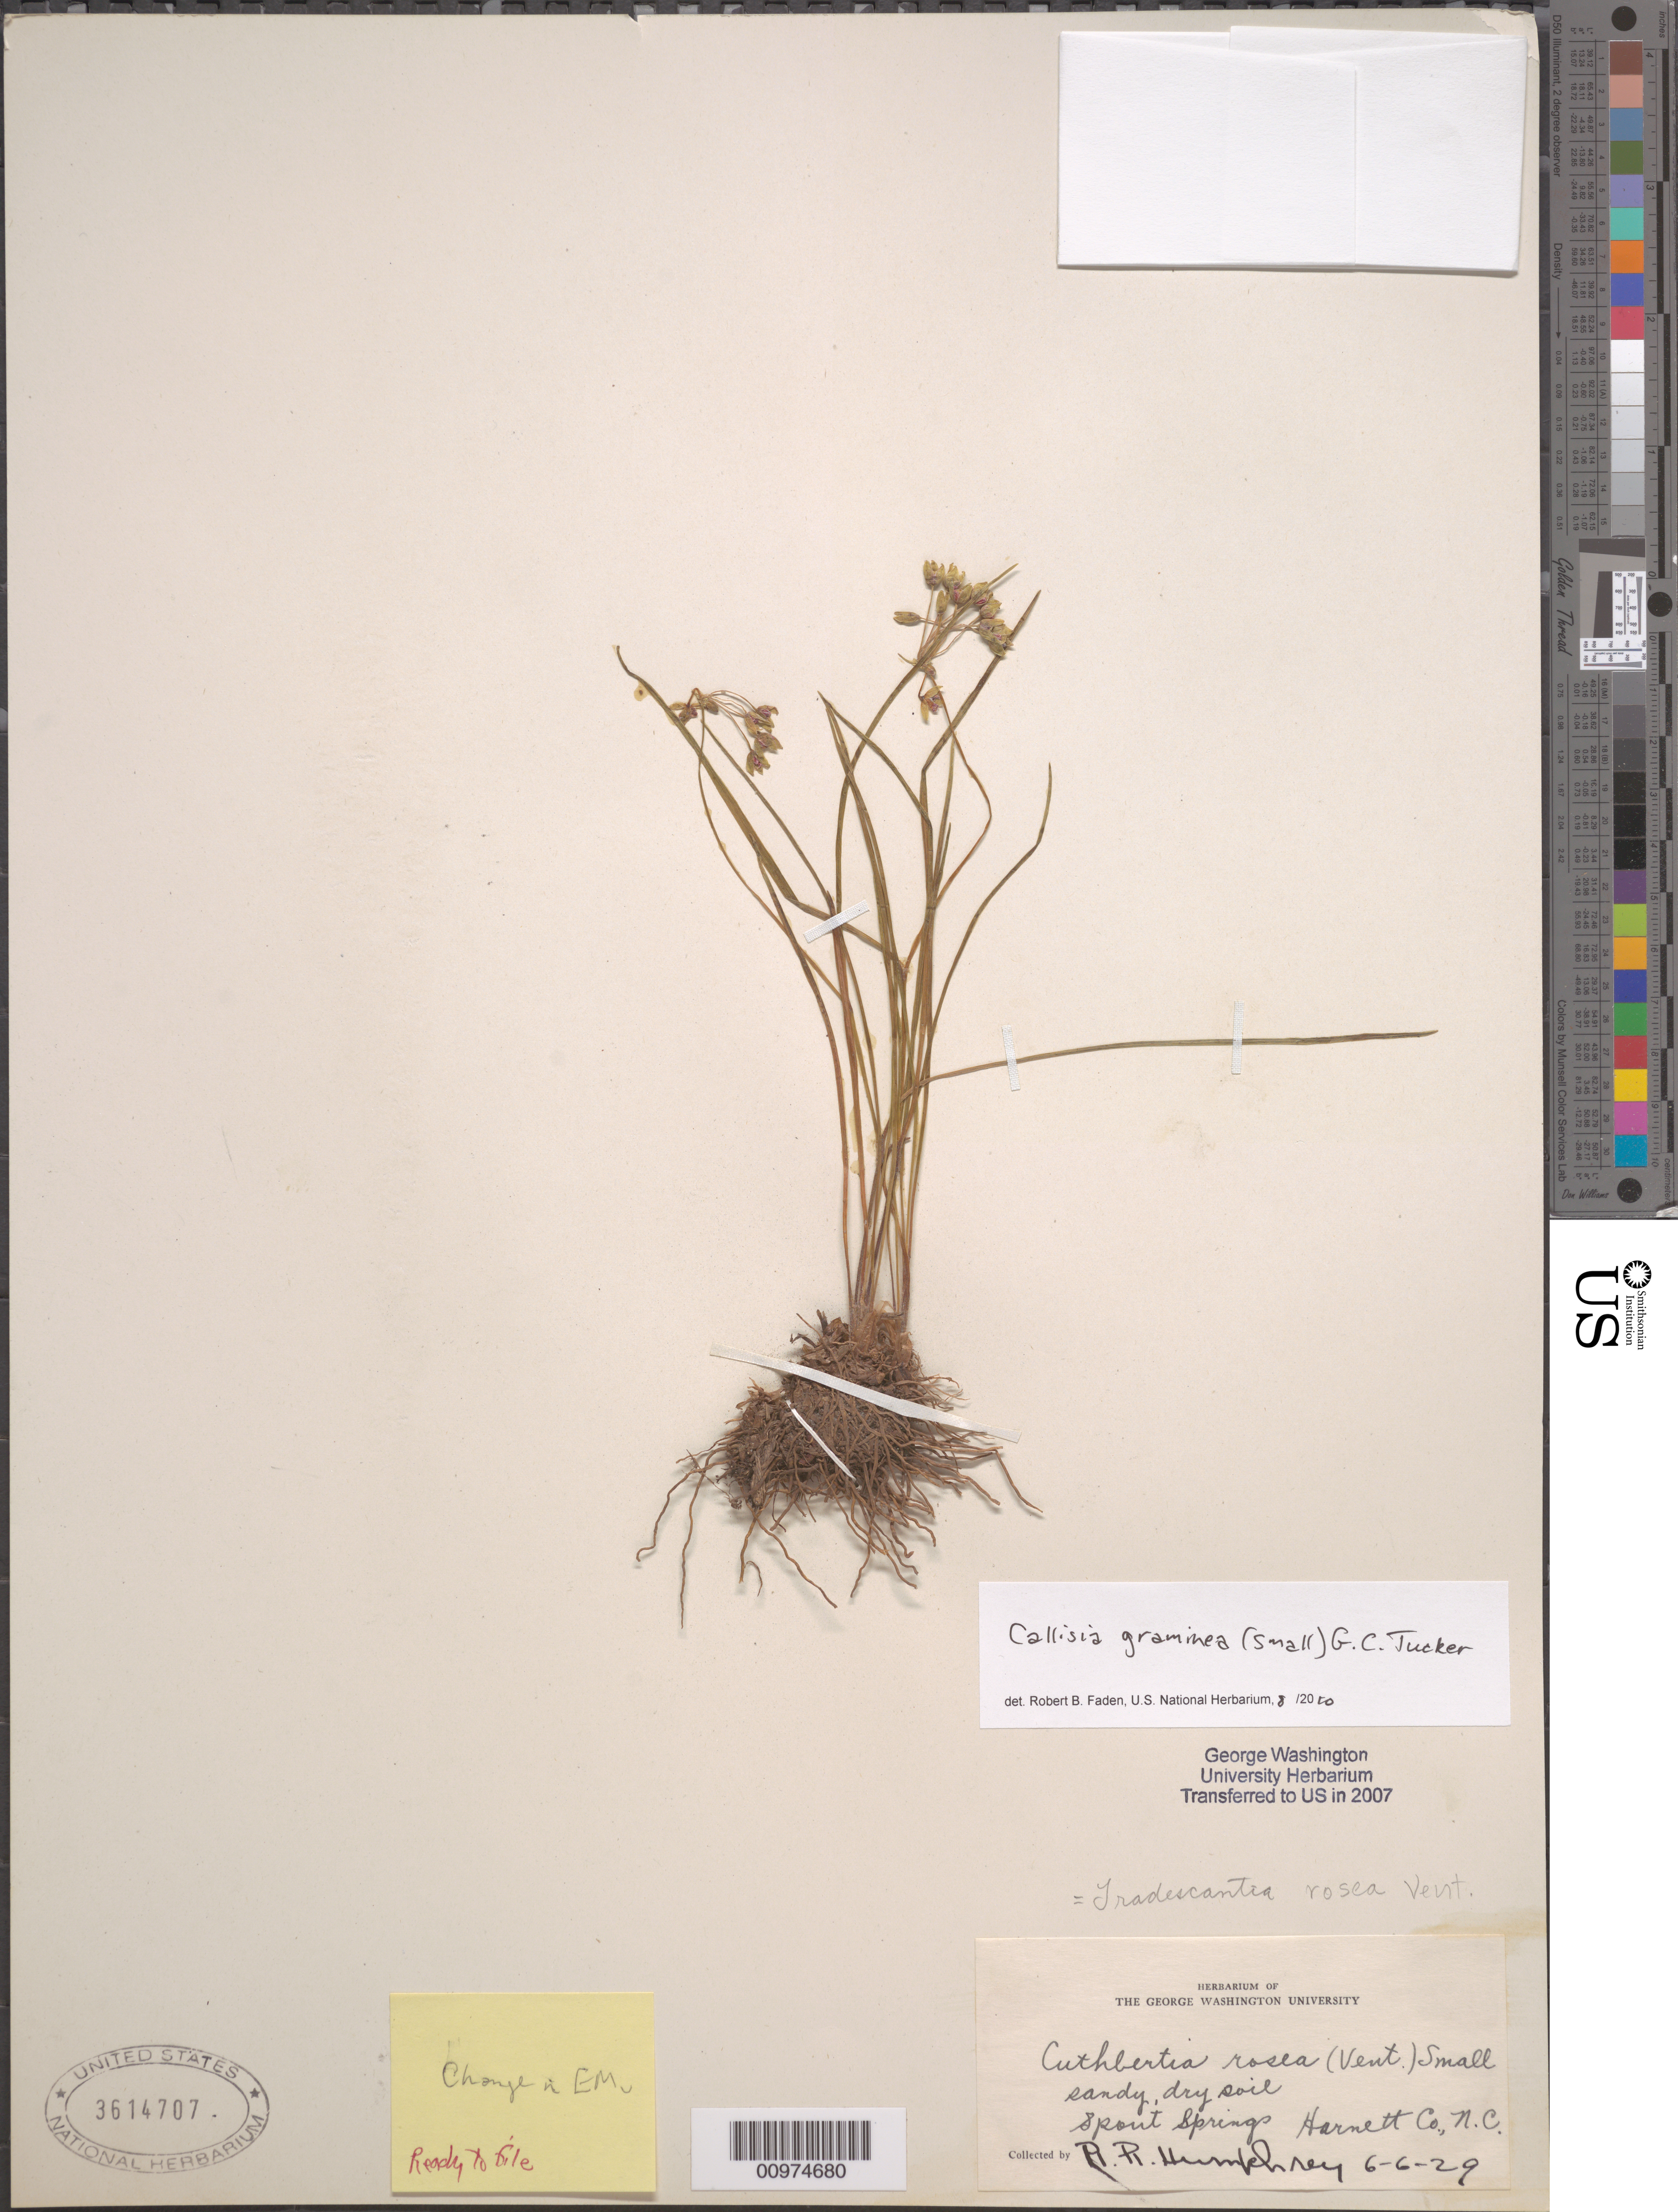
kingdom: Plantae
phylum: Tracheophyta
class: Liliopsida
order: Commelinales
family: Commelinaceae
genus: Cuthbertia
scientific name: Cuthbertia graminea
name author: Small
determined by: Strong, Mark T., (BOT), Smithsonian Institution - National Museum of Natural History (UNITED STATES)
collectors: R. Humphrey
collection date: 1929-06-06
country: United States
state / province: North Carolina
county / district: Harnett County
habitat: sandy dry soil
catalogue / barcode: US 3614707